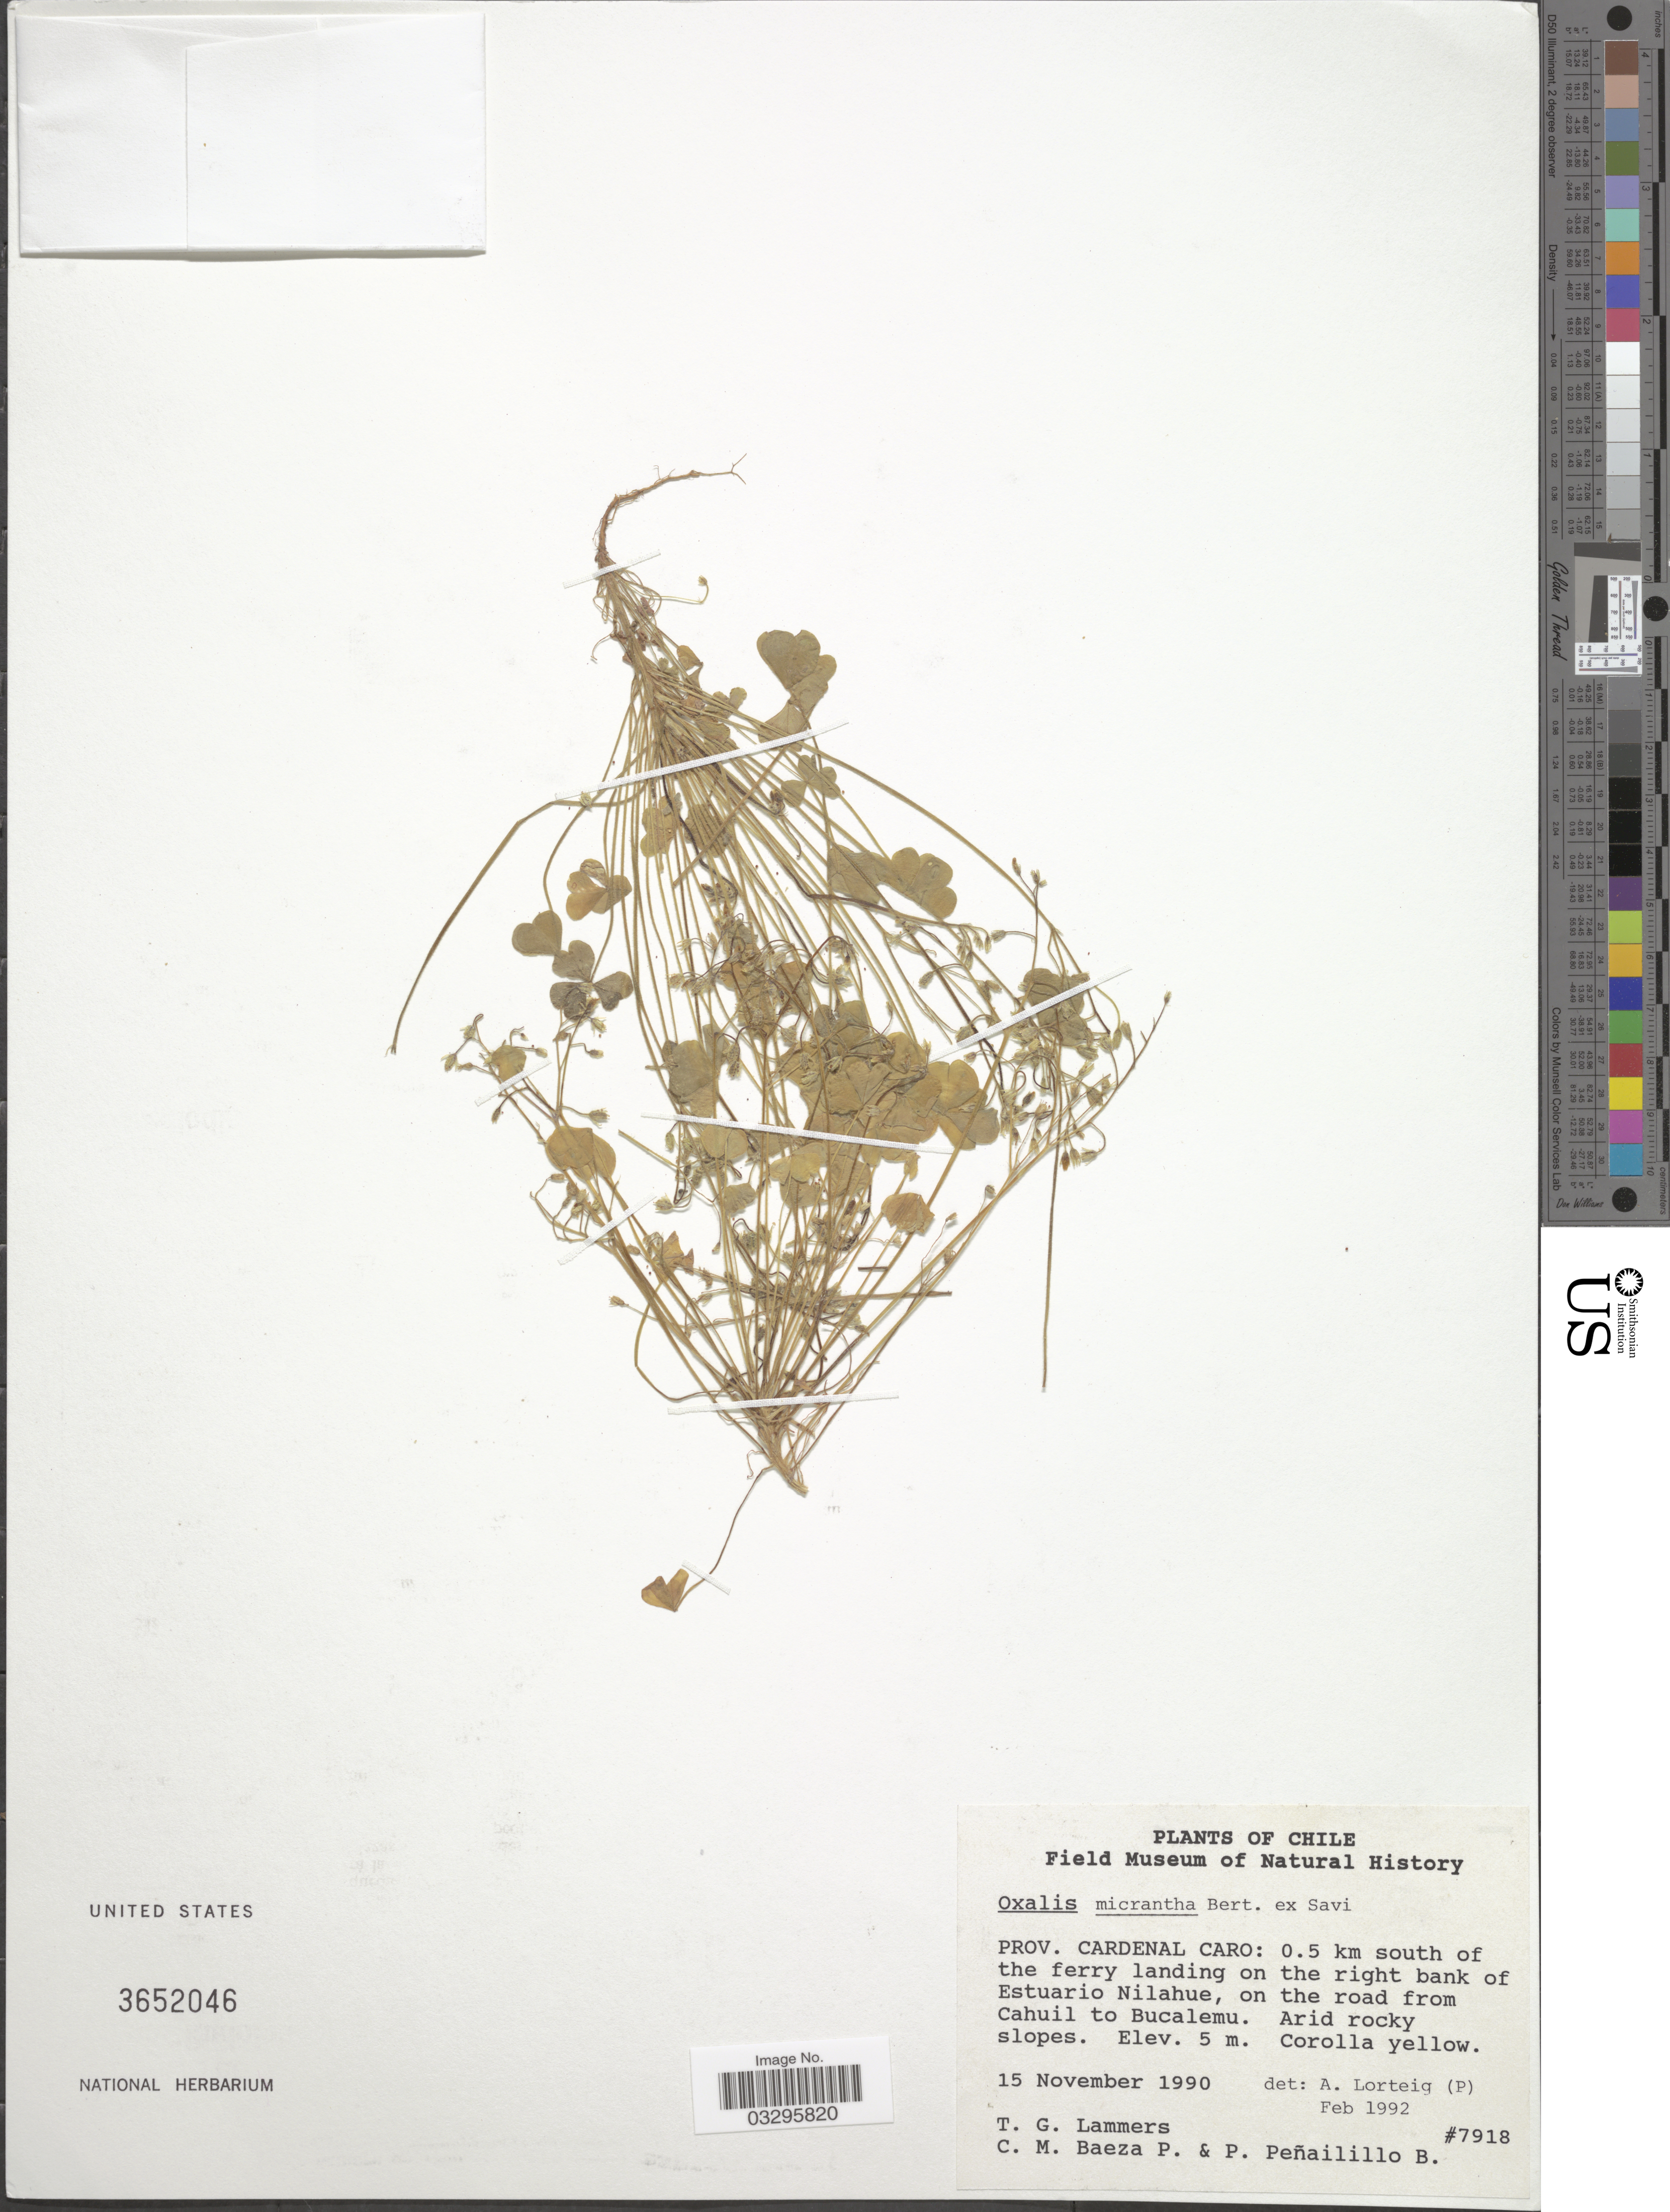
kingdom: Plantae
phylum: Tracheophyta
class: Magnoliopsida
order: Oxalidales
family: Oxalidaceae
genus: Oxalis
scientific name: Oxalis micrantha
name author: Bertero ex Savi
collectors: T. Lammers, C. Baeza & P. Peñailillo B.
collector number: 7918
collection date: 1990-11-15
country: Chile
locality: Prov. Cardenal Caro: 0.5 km south of the ferry landing on the right bank of Estuario Nilahue, on the road from Cahuil to Bucalemu.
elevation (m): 5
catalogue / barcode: US 3652046